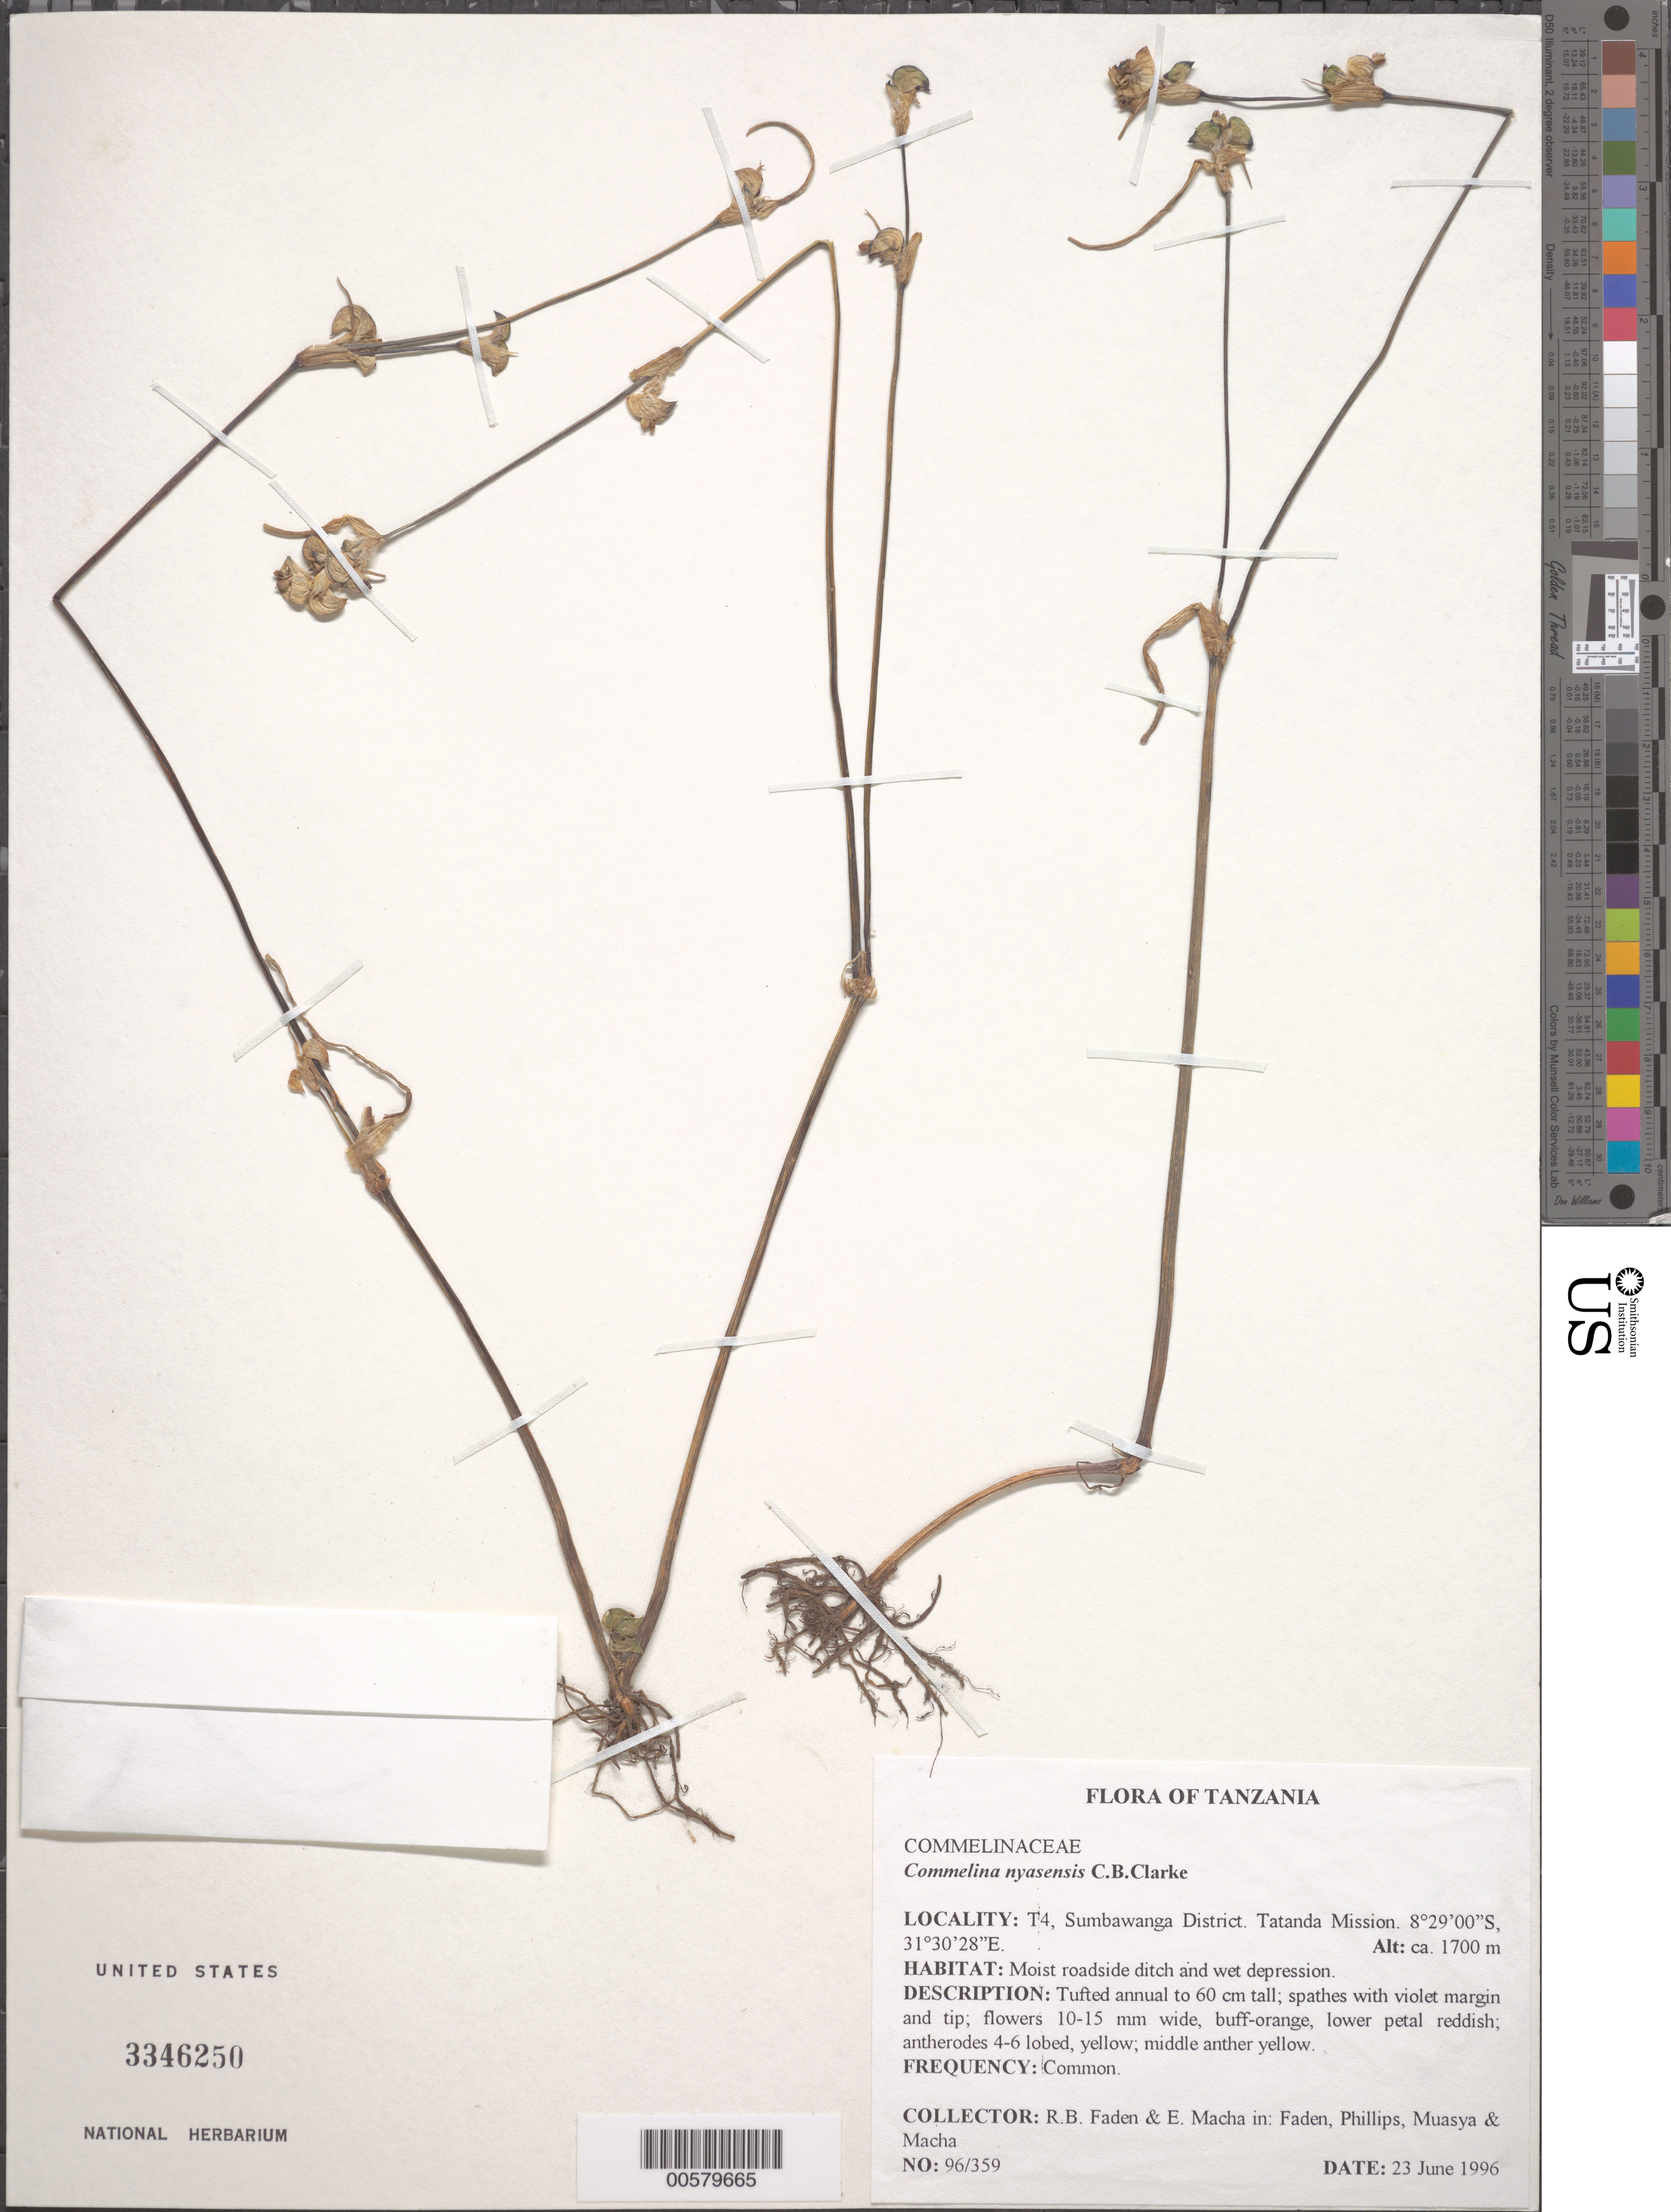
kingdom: Plantae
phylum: Tracheophyta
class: Liliopsida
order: Commelinales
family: Commelinaceae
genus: Commelina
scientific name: Commelina nyasensis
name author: C.B. Clarke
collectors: R. B. Faden & E. Macha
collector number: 96/359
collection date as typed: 23 Jun 1996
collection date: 1996-06-23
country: Tanzania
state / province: Rukwa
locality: Sumbawanga dist., tatanda mission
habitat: Moist roadside ditch and wet depression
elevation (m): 1700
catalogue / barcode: US 3346250